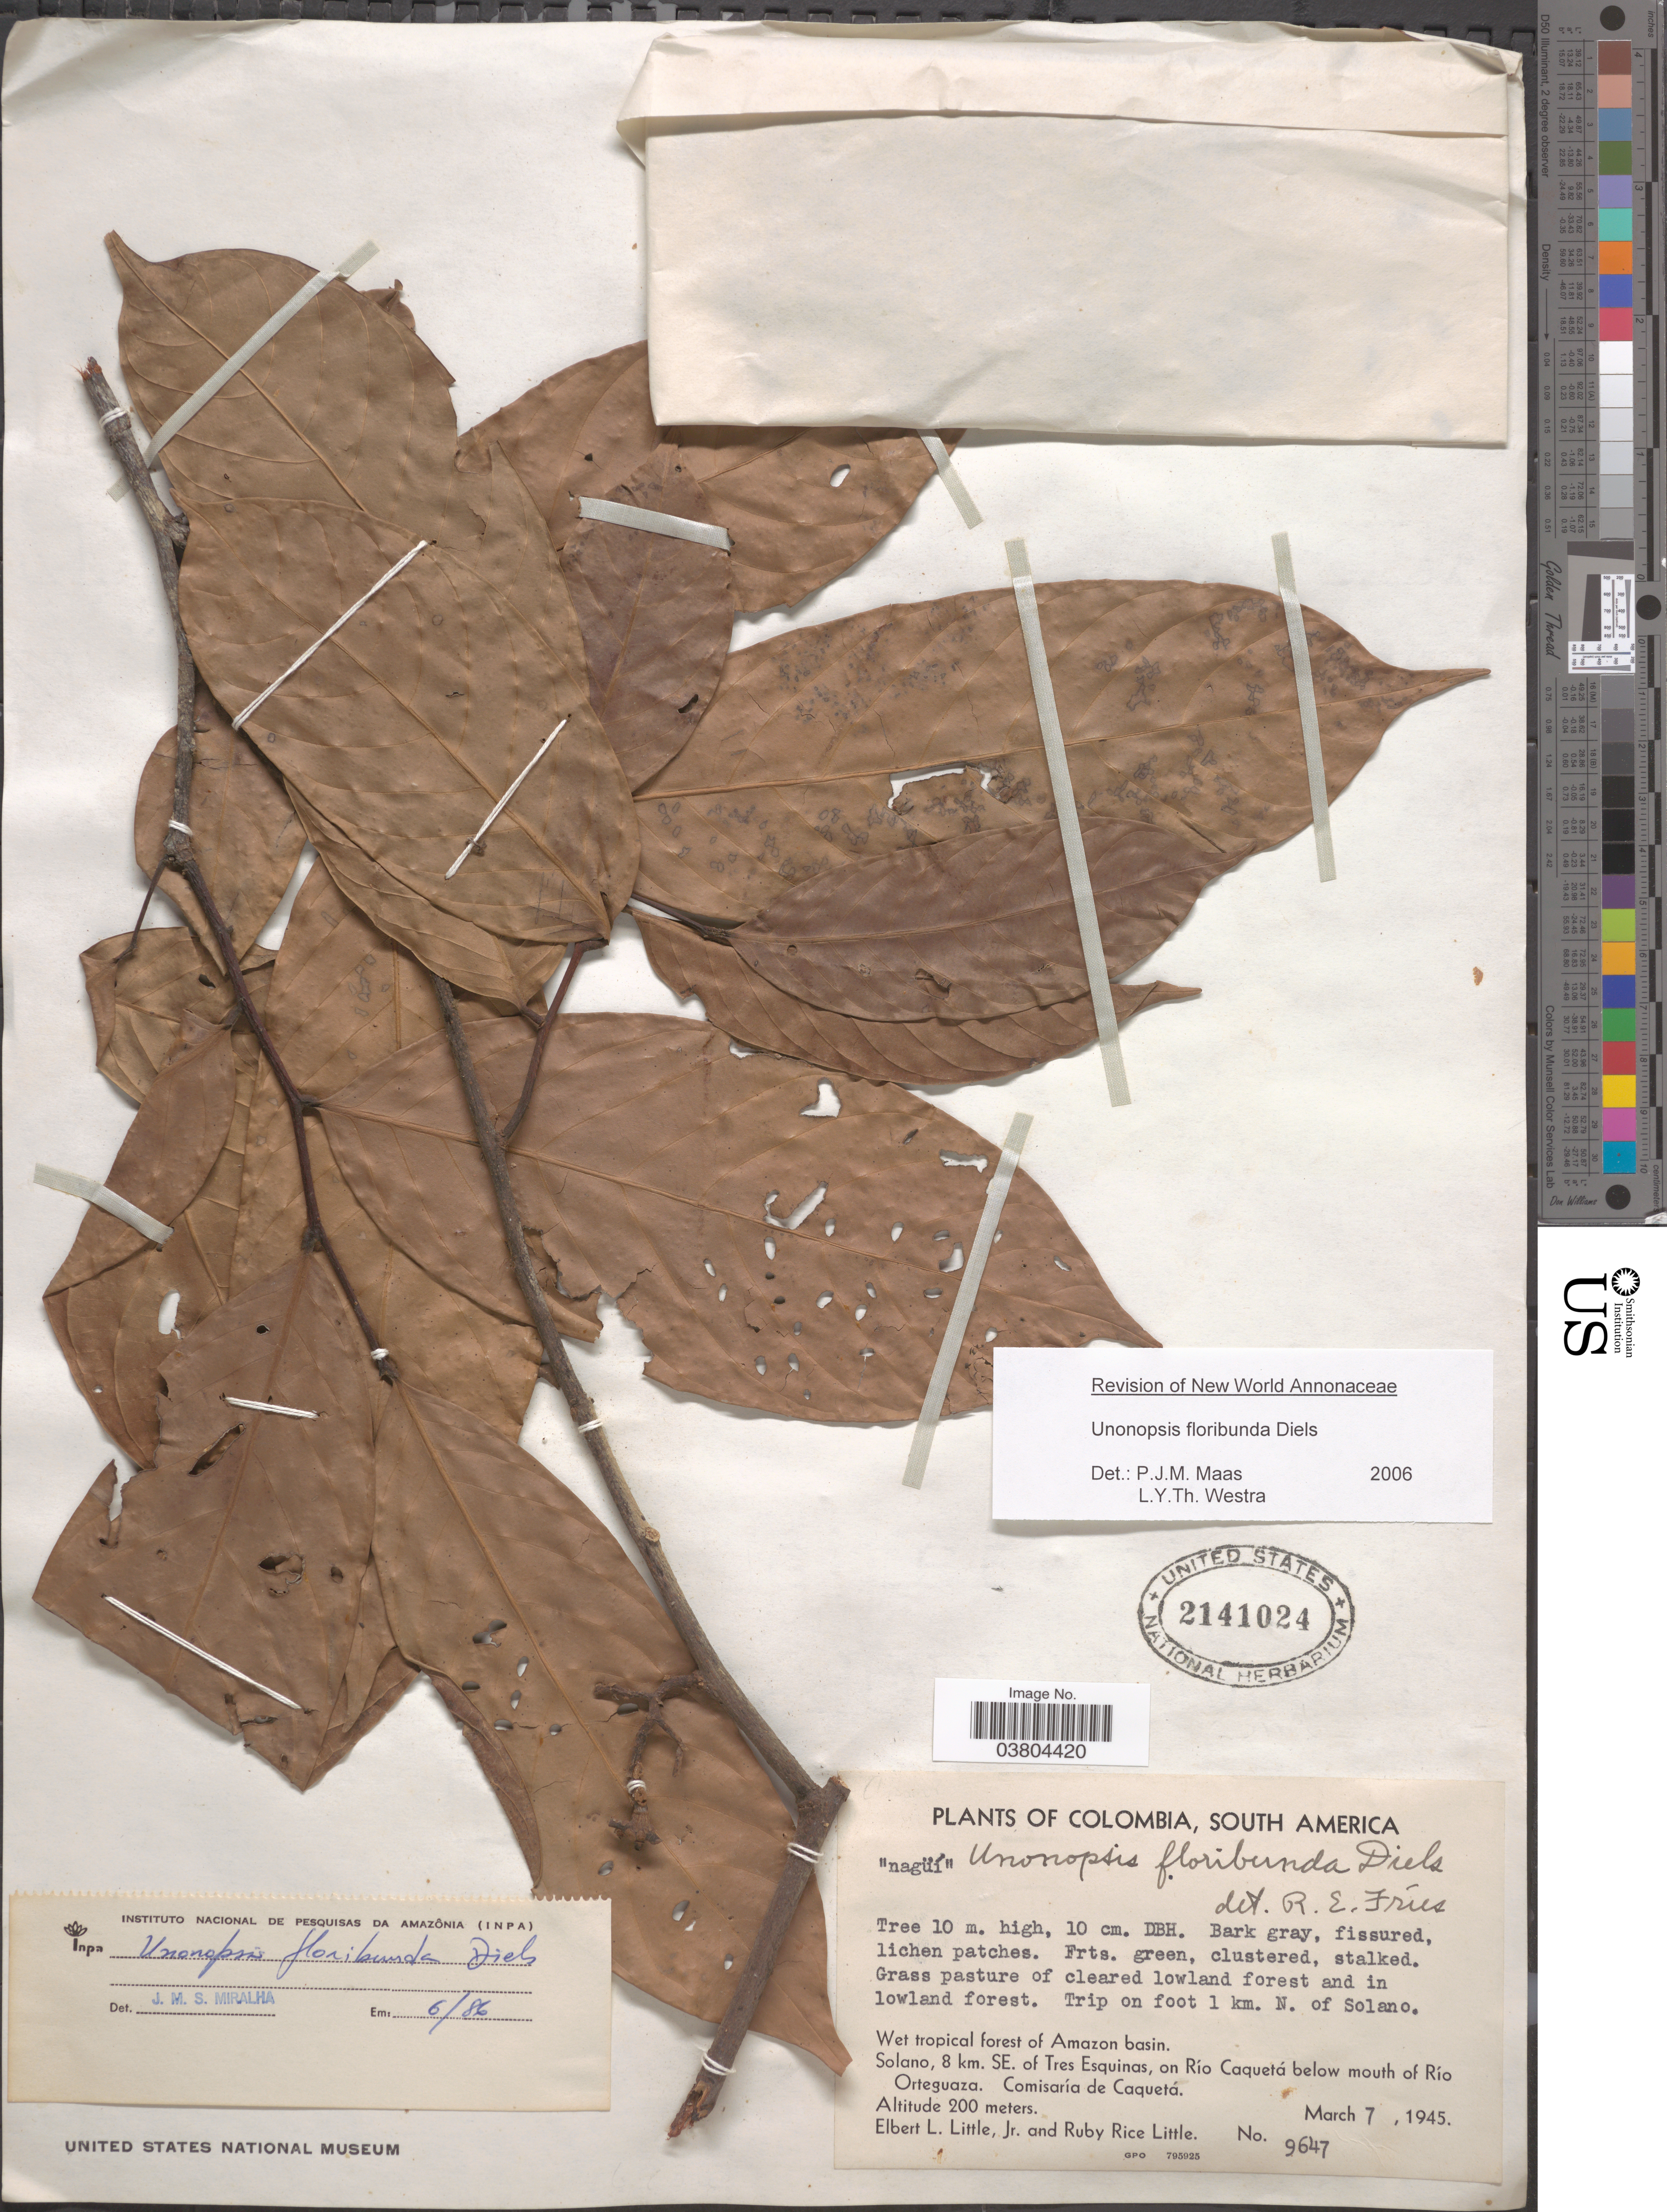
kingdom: Plantae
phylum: Tracheophyta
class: Magnoliopsida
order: Magnoliales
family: Annonaceae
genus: Unonopsis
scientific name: Unonopsis floribunda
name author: Diels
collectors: E. L. Little & R. R. Little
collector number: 9647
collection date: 1945-03-07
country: Colombia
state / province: Caquetá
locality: Trip on foot 1 km. N. of Solano. Wet tropical forest of Amazon basin. Solano, 8 km. SE. of Tres Esquinas, on Río Caquetá below mouth of Río Orteguaza. Comisaría de Caquetá.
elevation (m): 200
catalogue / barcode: US 2141024